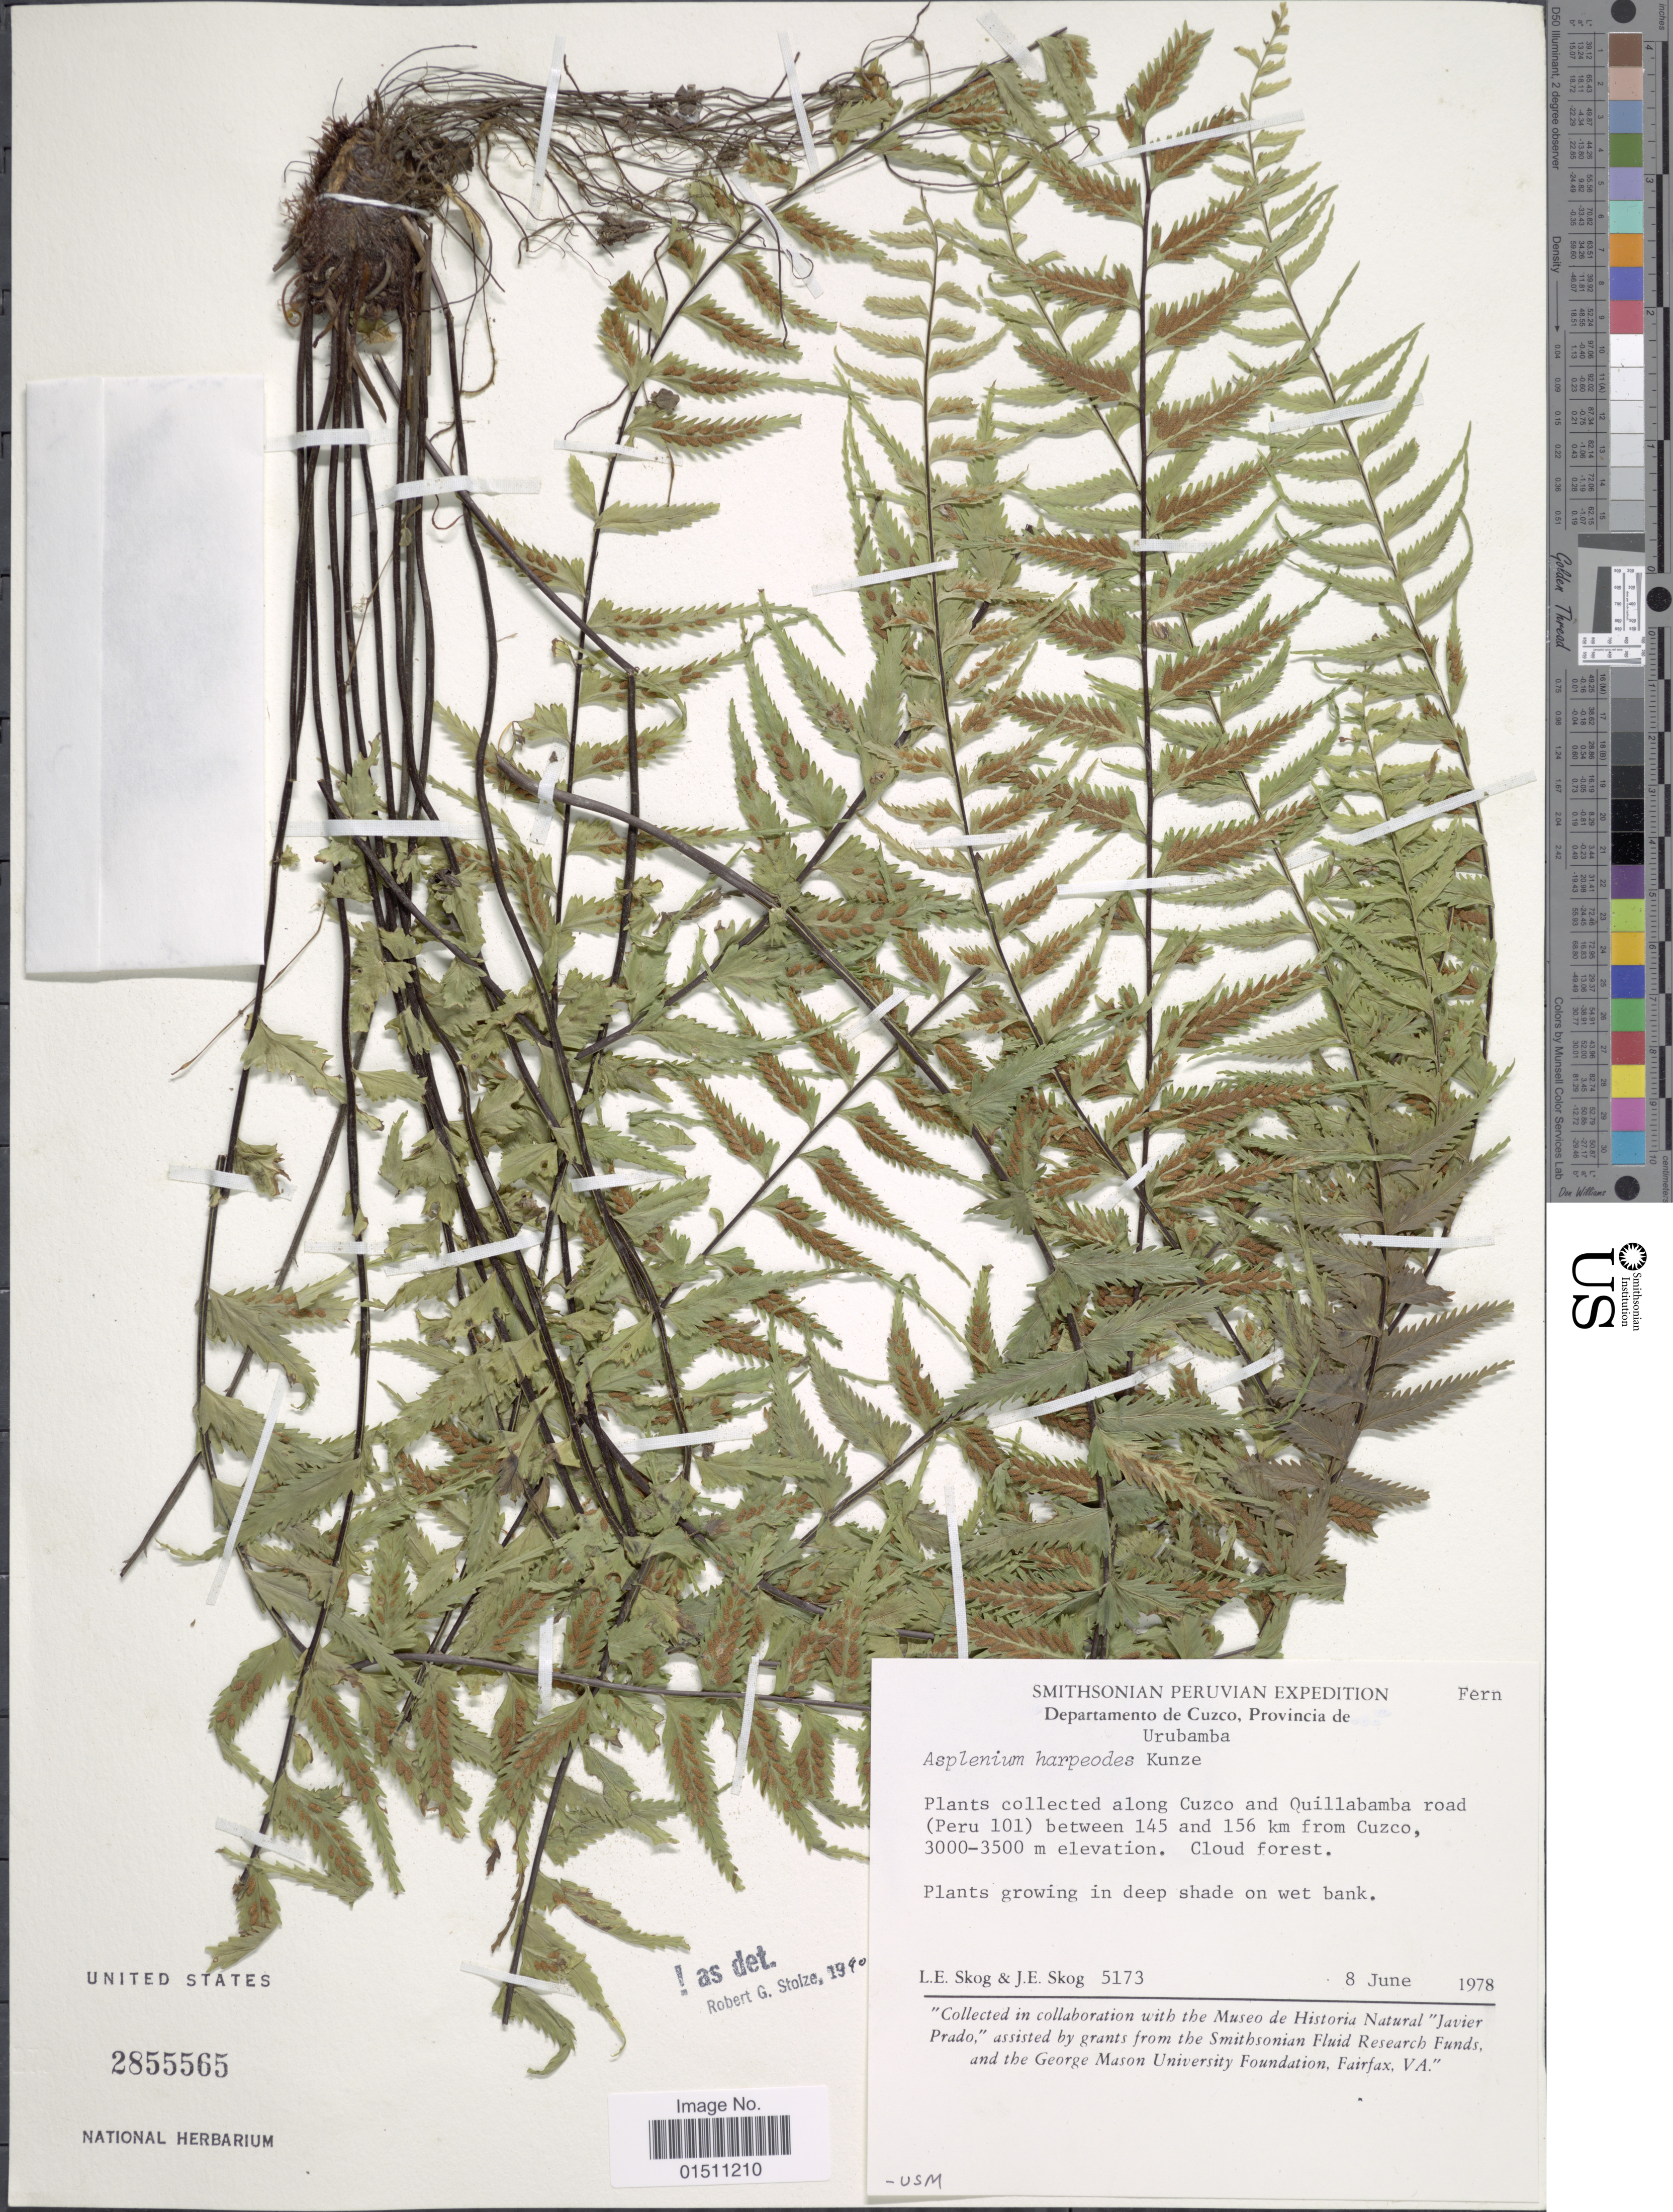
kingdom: Plantae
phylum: Tracheophyta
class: Polypodiopsida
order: Polypodiales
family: Aspleniaceae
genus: Asplenium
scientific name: Asplenium harpeodes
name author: Kunze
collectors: L. E. Skog & J. E. Skog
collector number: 5173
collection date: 1978-06-08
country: Peru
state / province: Cusco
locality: Peru, Departamento de Cuzco, Provincia de Urubamba, along Cuzco and Quillabamba road (Peru 101) between 145 and 156 km from Cuzco.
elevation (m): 3000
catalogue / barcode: US 2855565